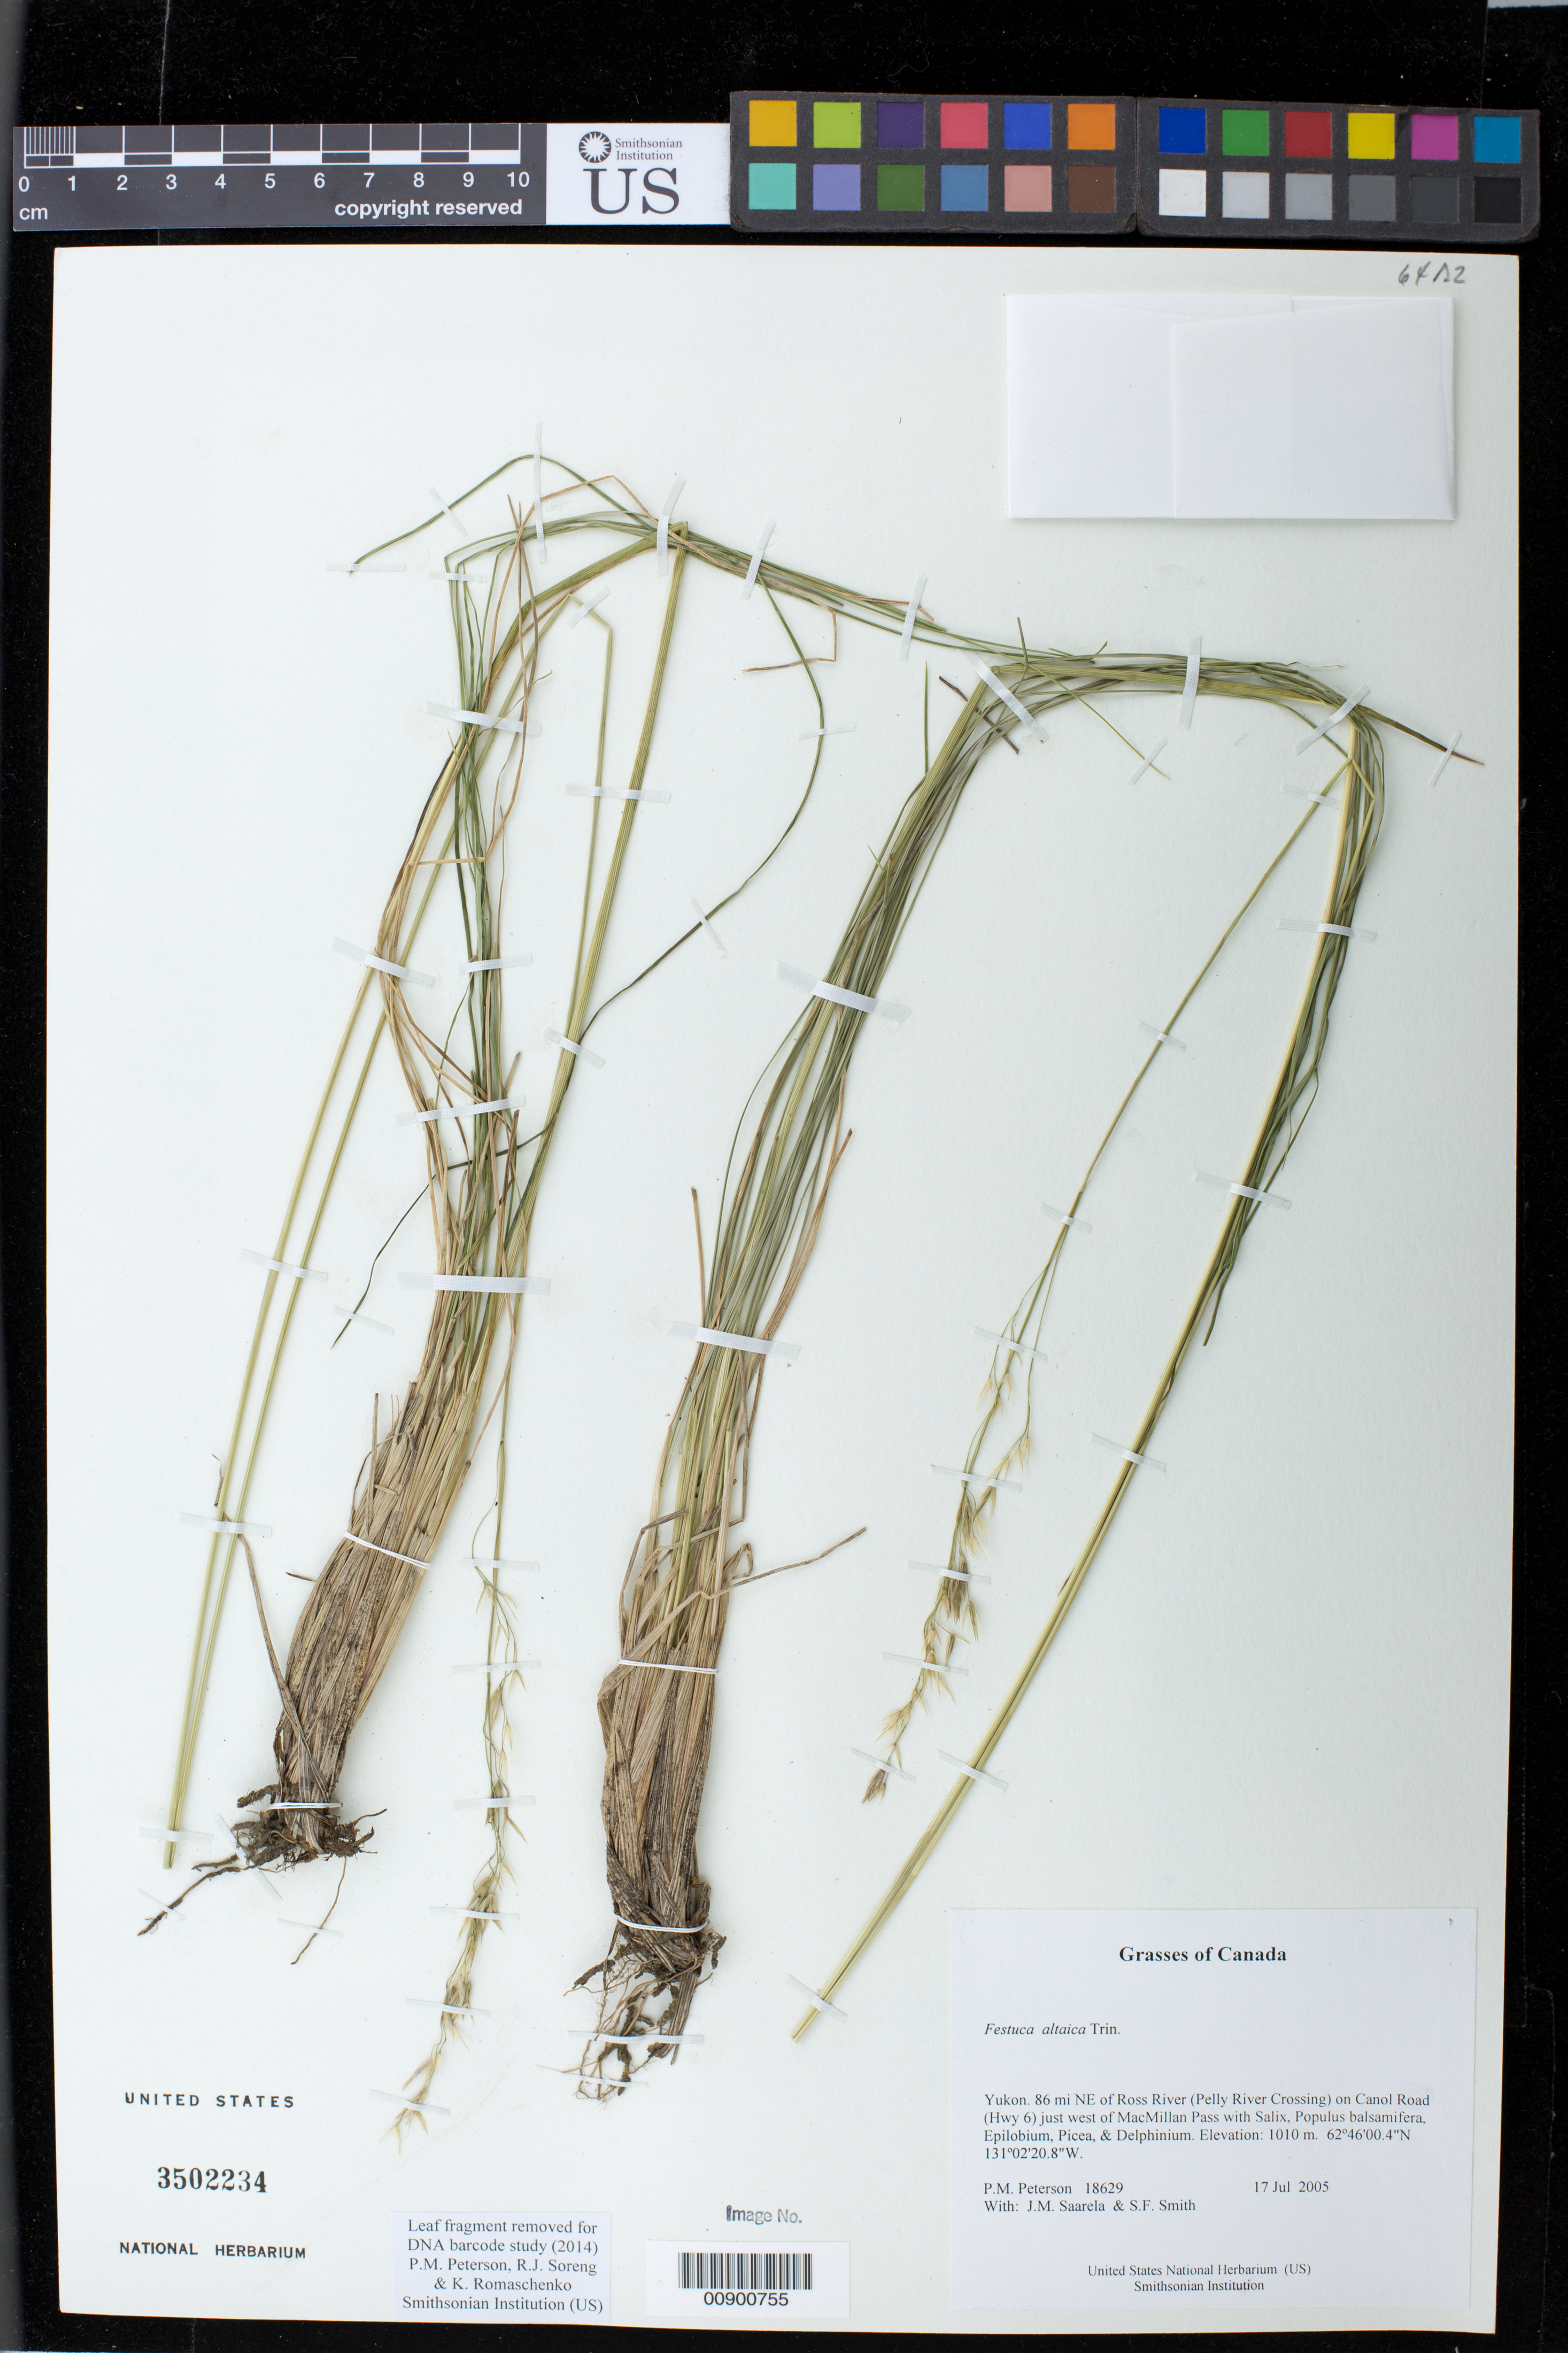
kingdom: Plantae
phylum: Tracheophyta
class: Liliopsida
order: Poales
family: Poaceae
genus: Festuca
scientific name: Festuca altaica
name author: Trin.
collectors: P. M. Peterson, J. Saarela & S.F. Smith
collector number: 18629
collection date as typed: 17 Jul 2004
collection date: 2004-07-17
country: Canada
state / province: Yukon Territory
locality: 86 mi NE of Ross River (Pelly River Crossing) on Canol Road (Hwy 6) just west of MacMillan Pass with Salix, Populus balsamifera, Epilobium, Picea, & Delphinium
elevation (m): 1010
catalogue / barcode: US 3502234